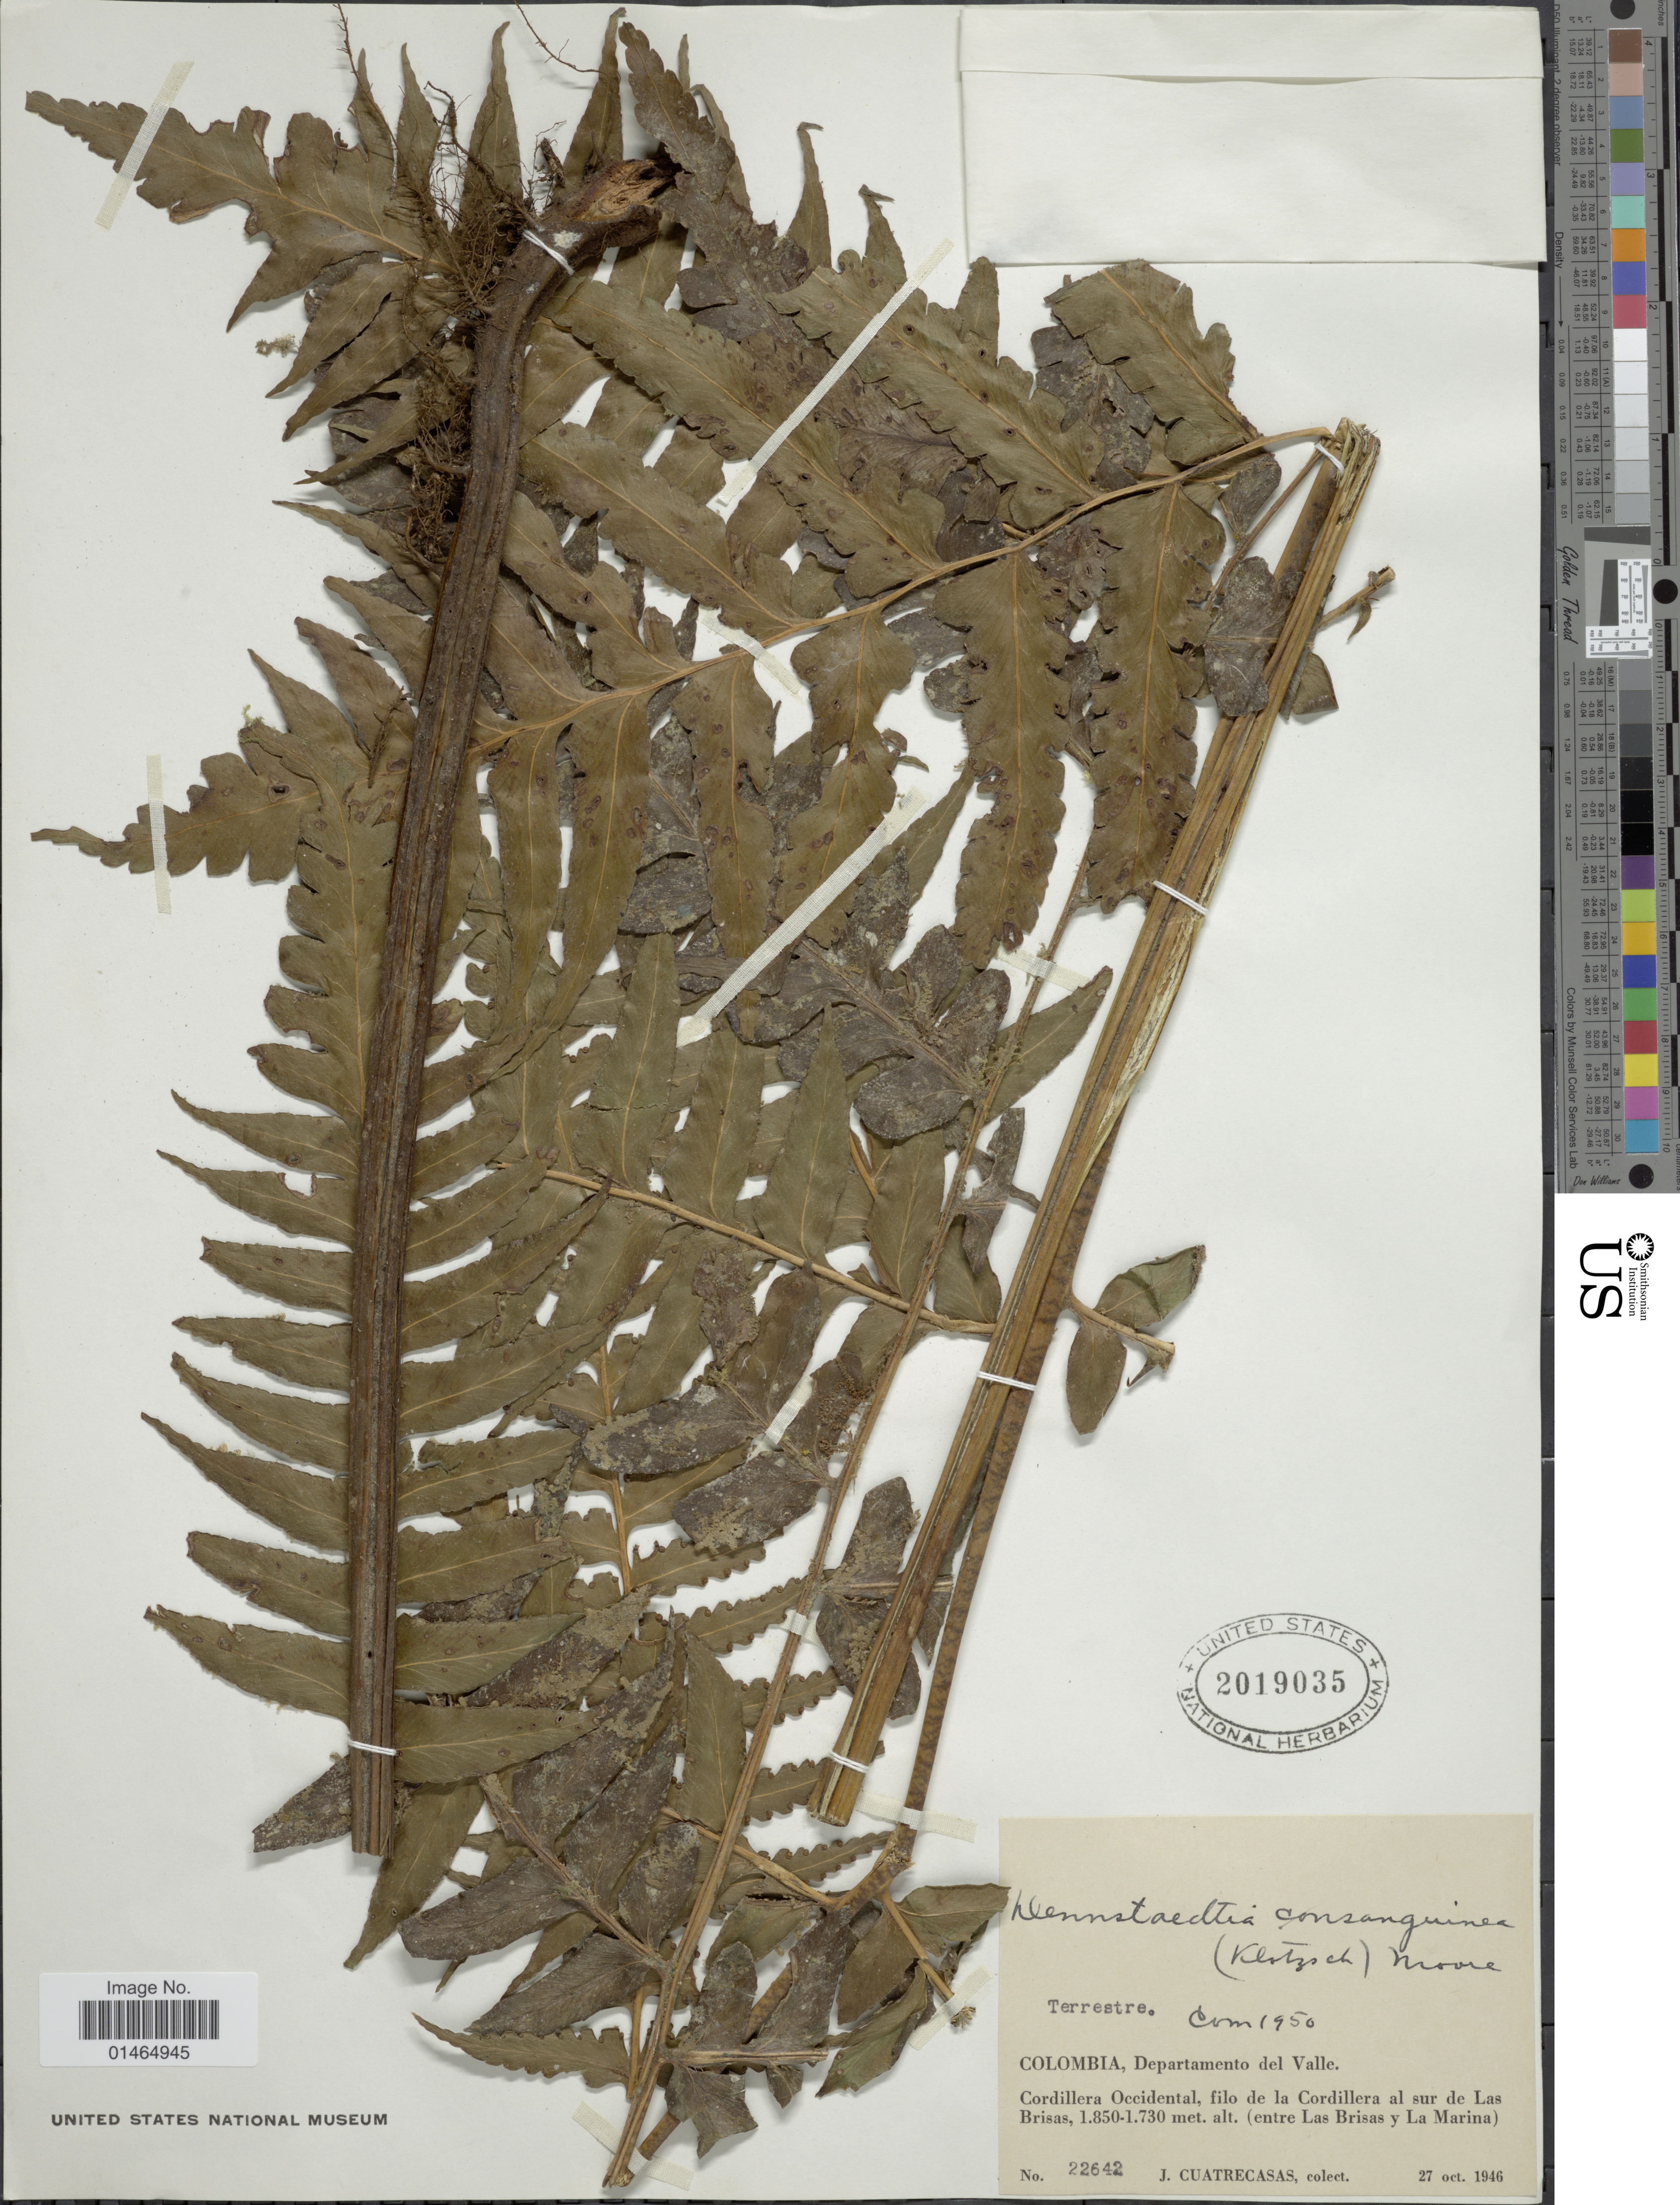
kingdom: Plantae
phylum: Tracheophyta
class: Polypodiopsida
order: Polypodiales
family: Dennstaedtiaceae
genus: Dennstaedtia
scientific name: Dennstaedtia obtusifolia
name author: (Willd.) T. Moore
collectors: J. Cuatrecasas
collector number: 22642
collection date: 1946-10-27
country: Colombia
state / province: Valle del Cauca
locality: Departamento del Valle. Cordillera Occidental, filo de la Cordillera al sur de Las Brisas (entre Las Brisas y La Marina)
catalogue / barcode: US 2019035